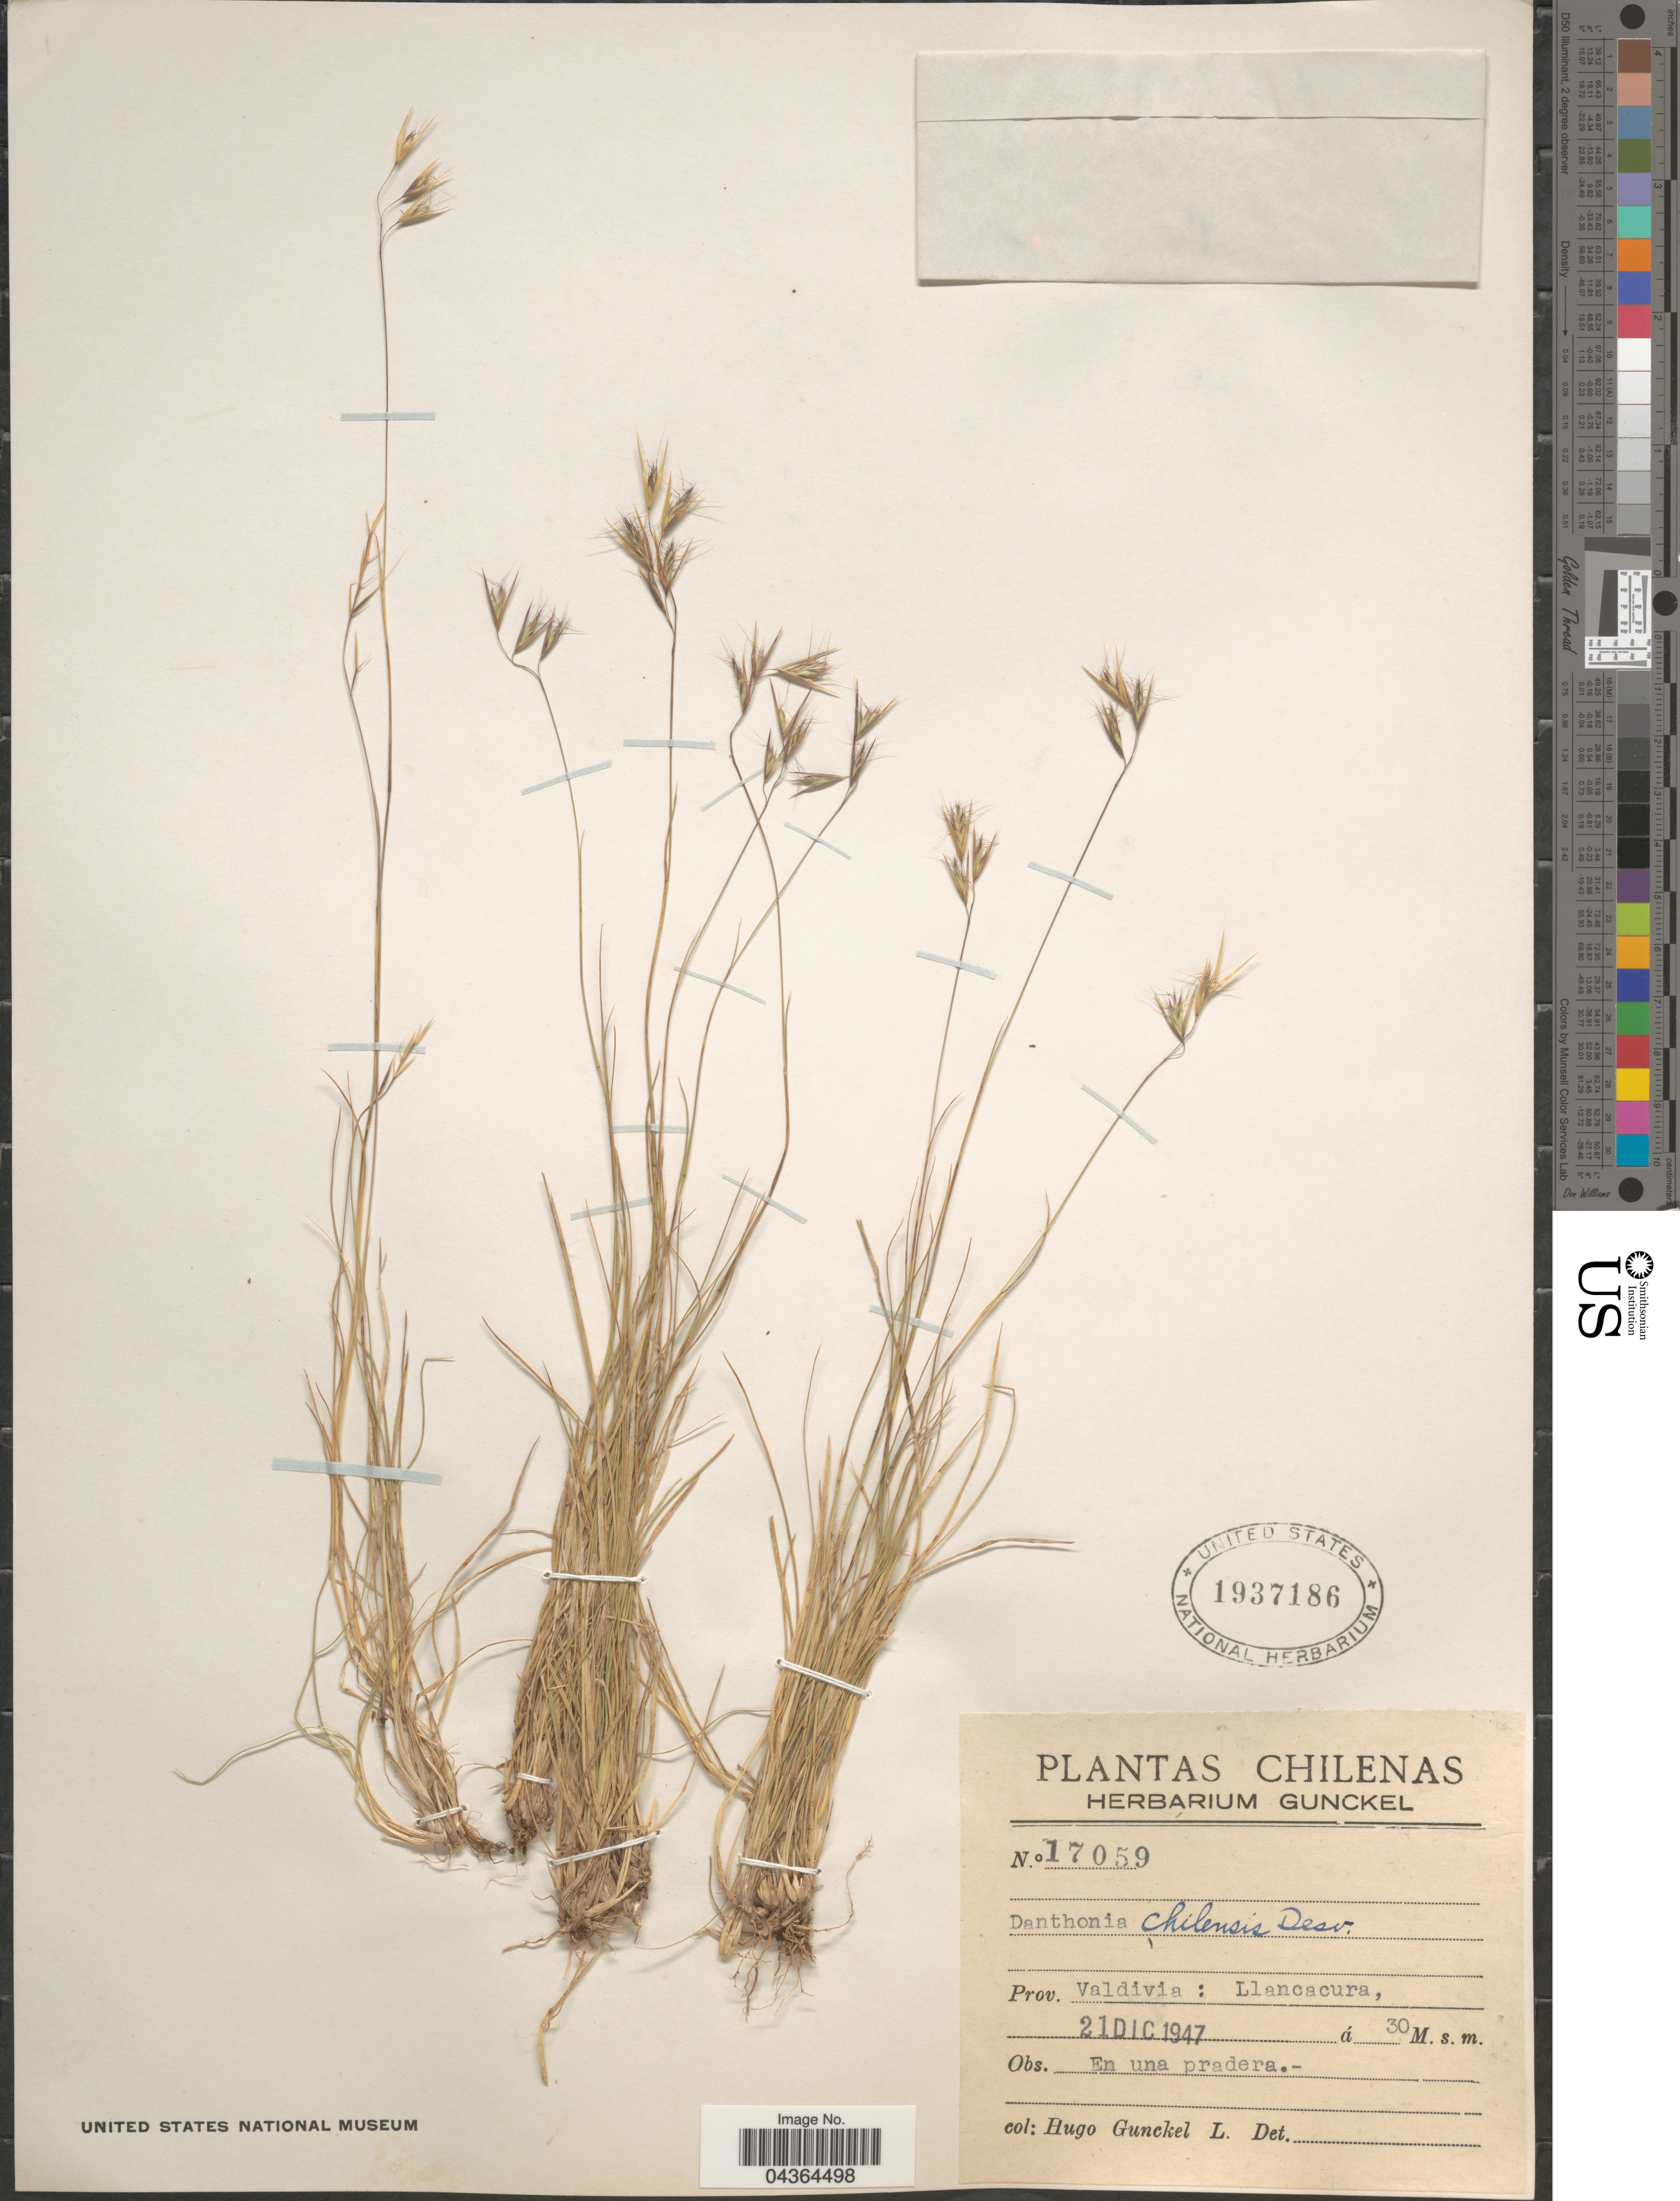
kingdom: Plantae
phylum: Tracheophyta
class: Liliopsida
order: Poales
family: Poaceae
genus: Danthonia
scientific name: Danthonia chilensis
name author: É. Desv.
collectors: H. Gunckel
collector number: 17059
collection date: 1947-12-21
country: Chile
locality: Prov. Valdivia: Llancacura.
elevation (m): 30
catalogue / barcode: US 1937186